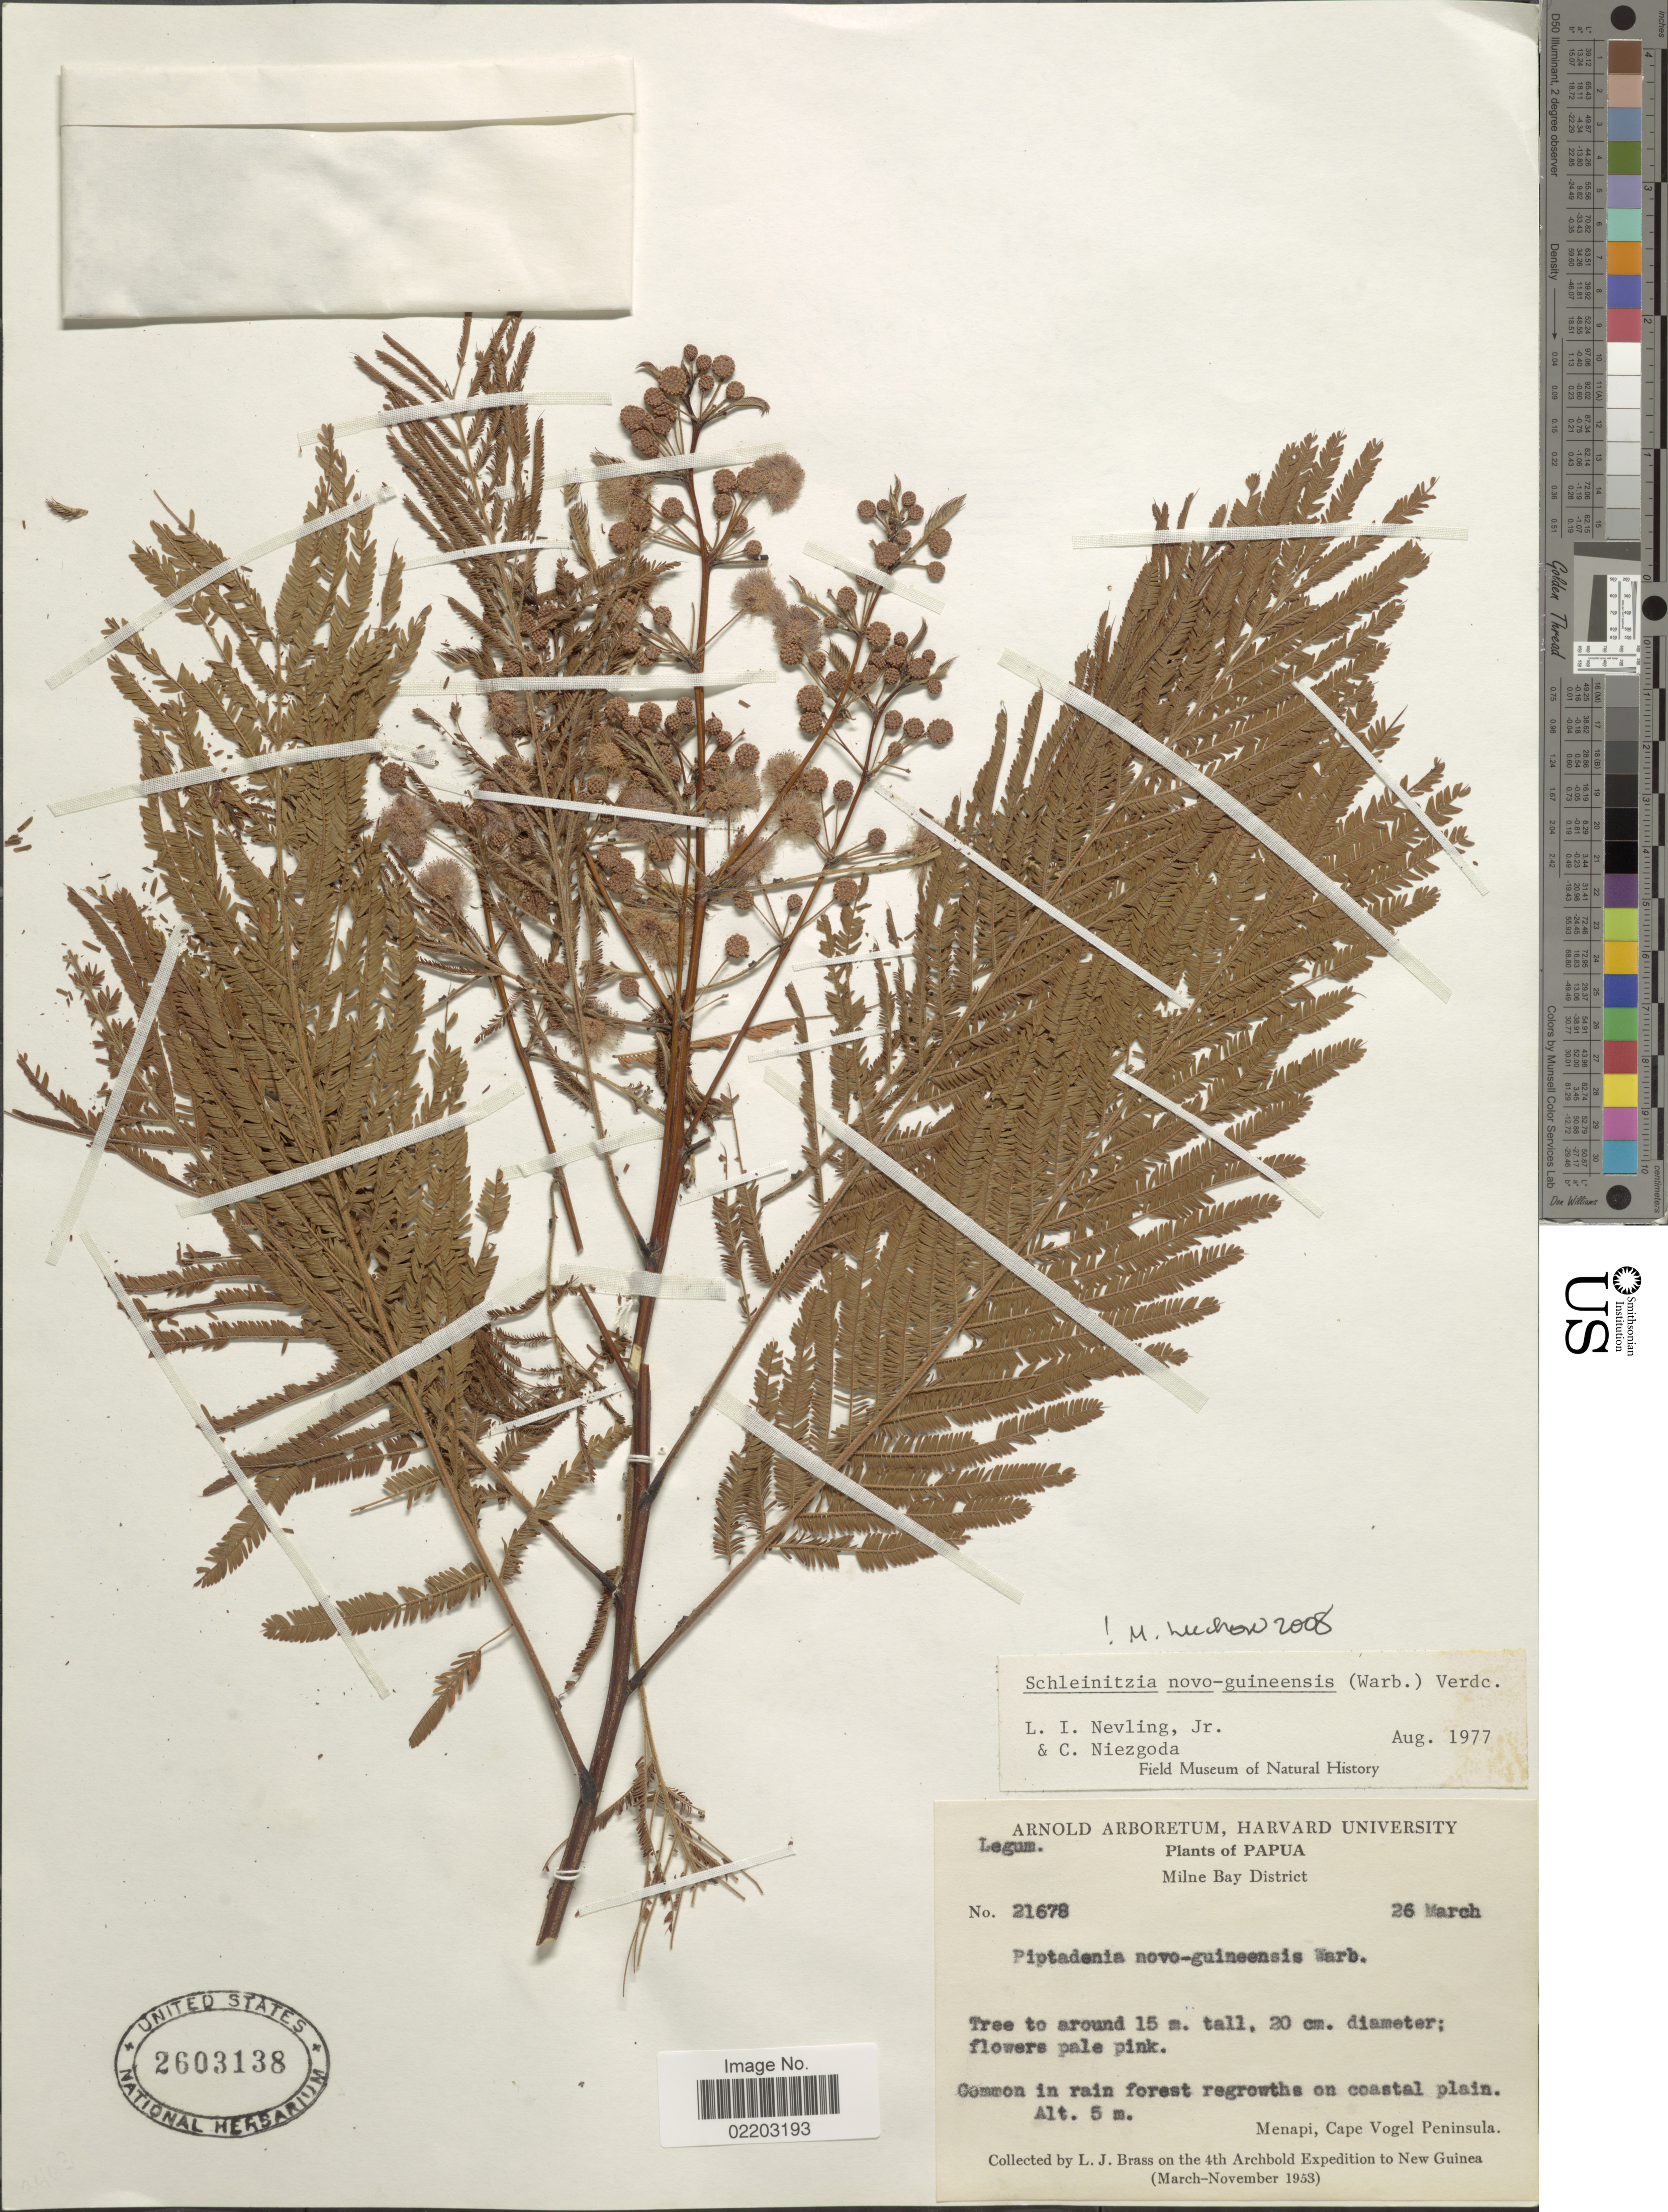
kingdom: Plantae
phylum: Tracheophyta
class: Magnoliopsida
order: Fabales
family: Fabaceae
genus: Schleinitzia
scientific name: Schleinitzia novoguineensis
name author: (Warb.) Verdc.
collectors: L. J. Brass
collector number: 21678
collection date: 1953-03-26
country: Papua New Guinea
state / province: Milne Bay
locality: Milne Bay District, Common in rain forest regrowths on coastal plain, Menapi, Cape Vogel Peninsula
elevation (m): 5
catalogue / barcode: US 2603138